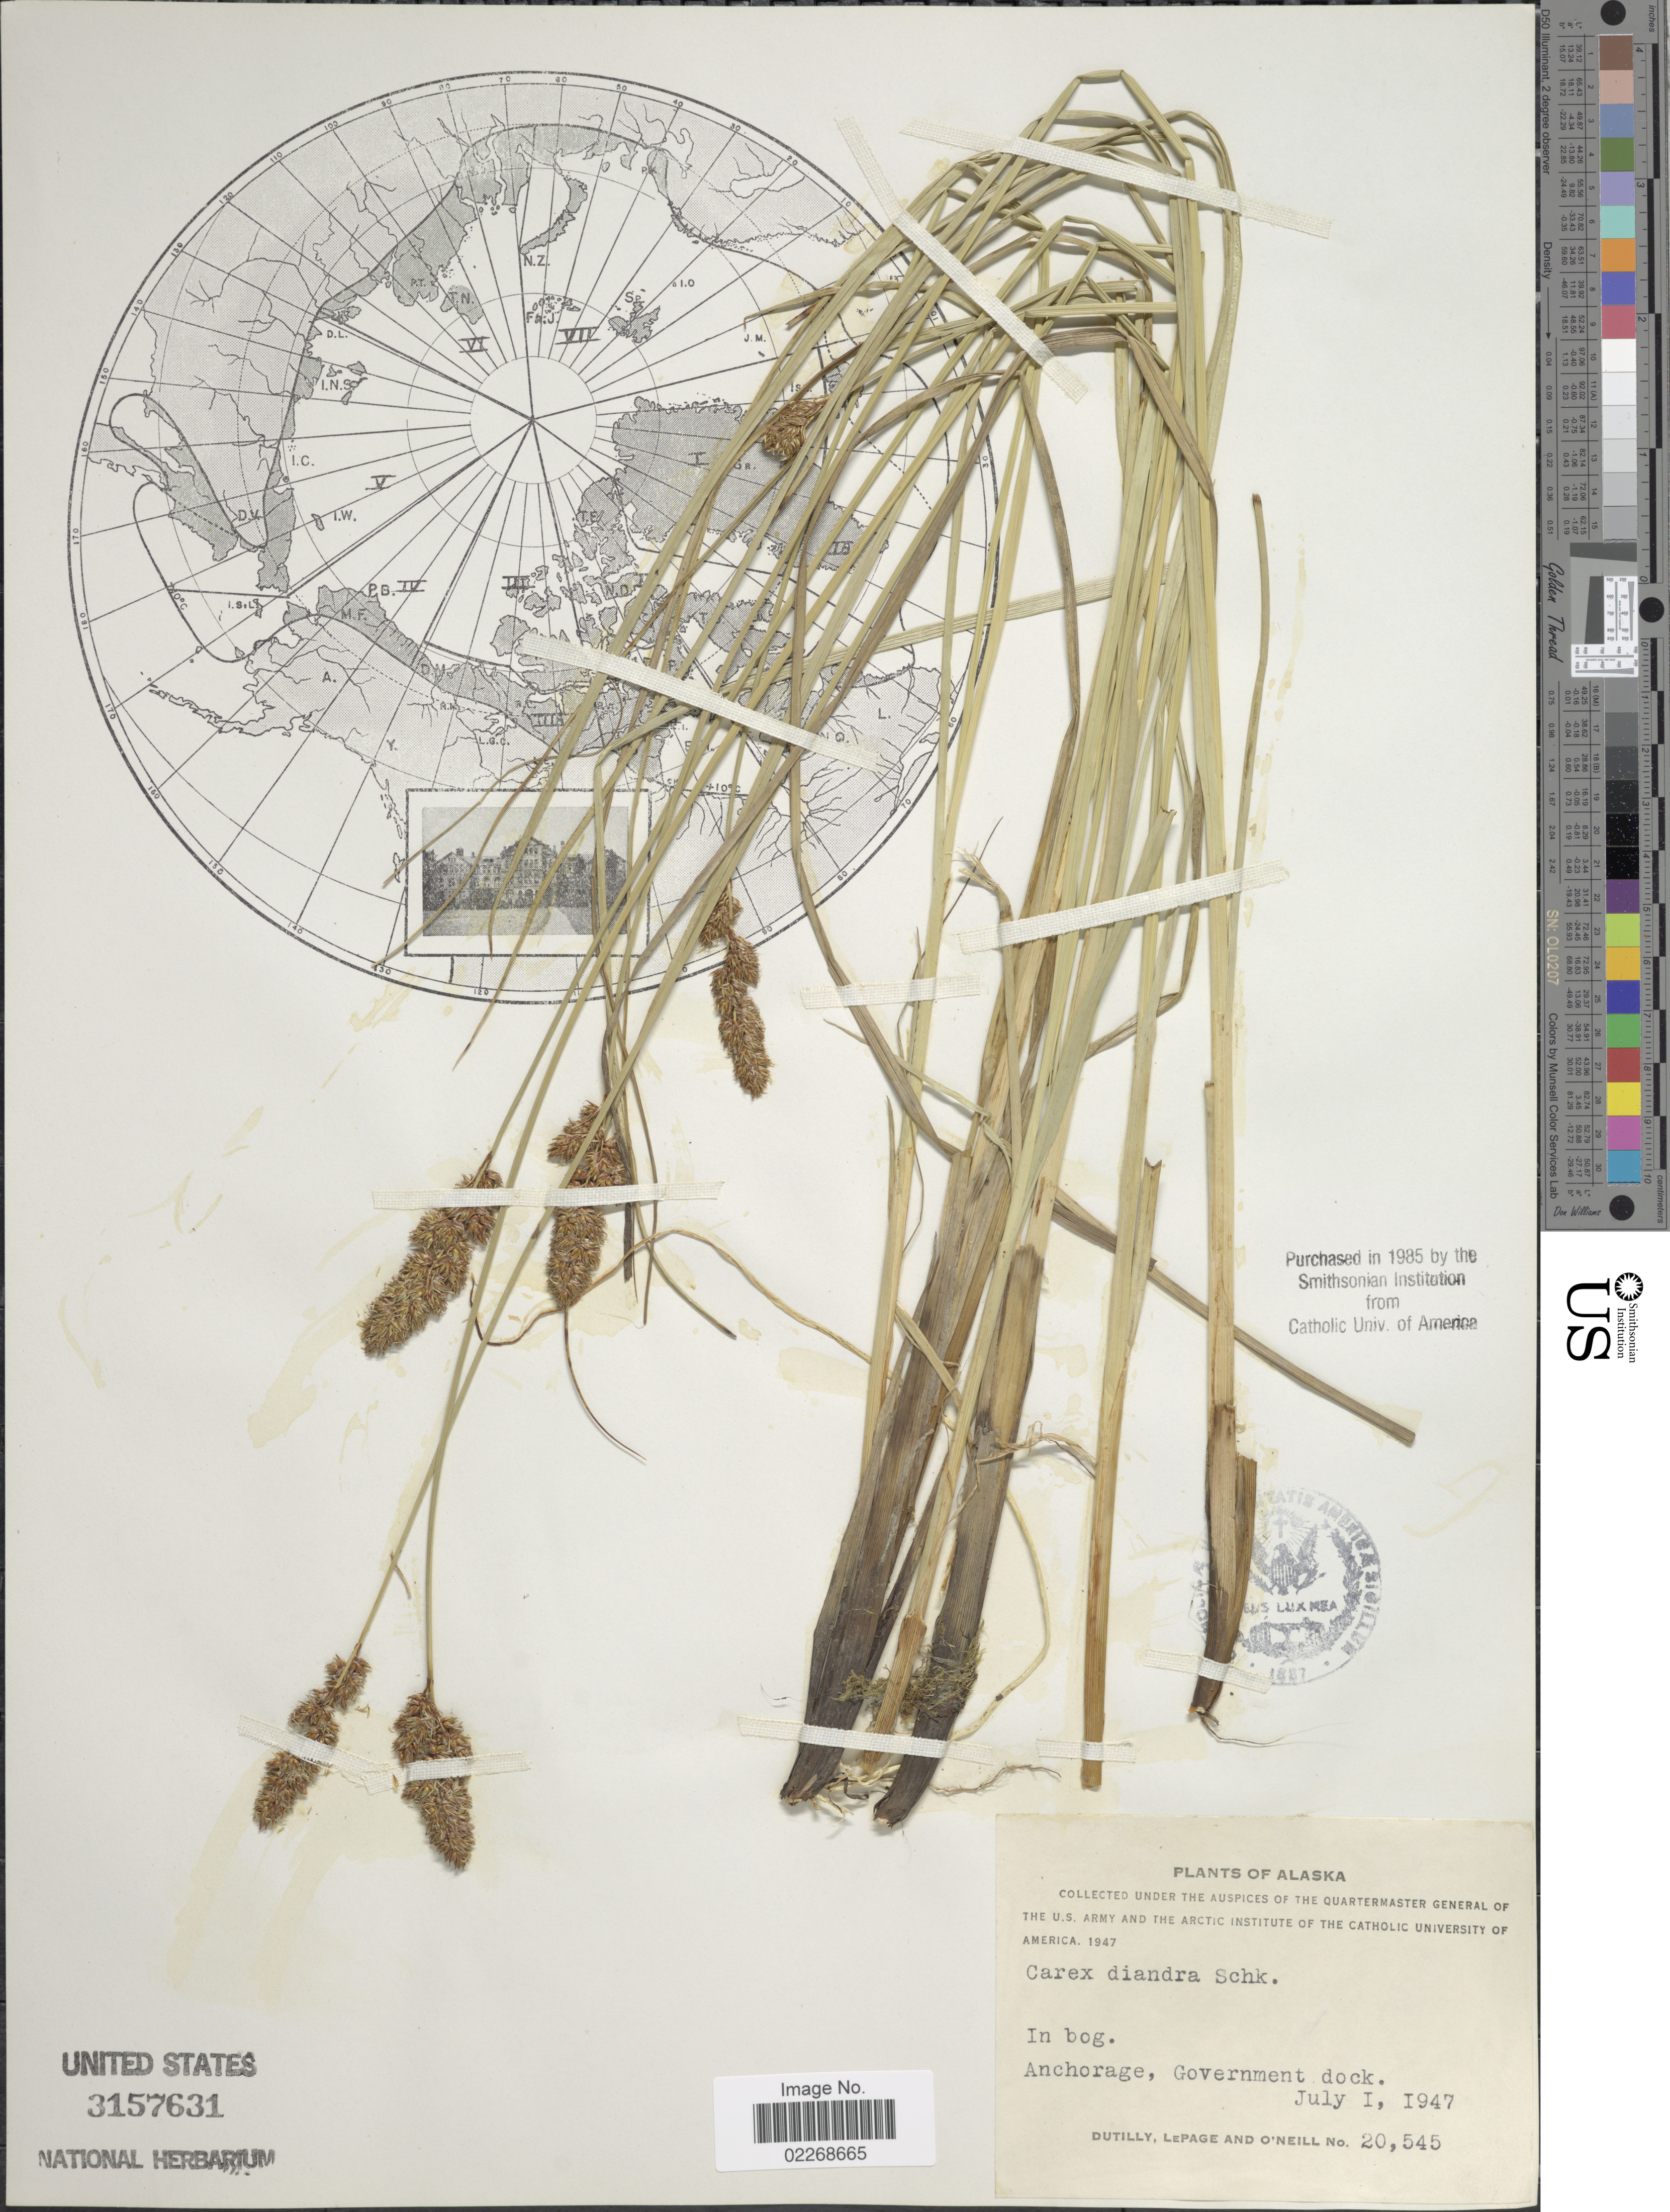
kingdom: Plantae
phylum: Tracheophyta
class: Liliopsida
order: Poales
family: Cyperaceae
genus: Carex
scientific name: Carex diandra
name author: Schrank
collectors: -. Dutilly, -. LePage & -. O'Neill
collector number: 20545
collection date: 1947-07-01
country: United States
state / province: Alaska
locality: In bog. Anchorage, Government dock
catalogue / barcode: US 3157631